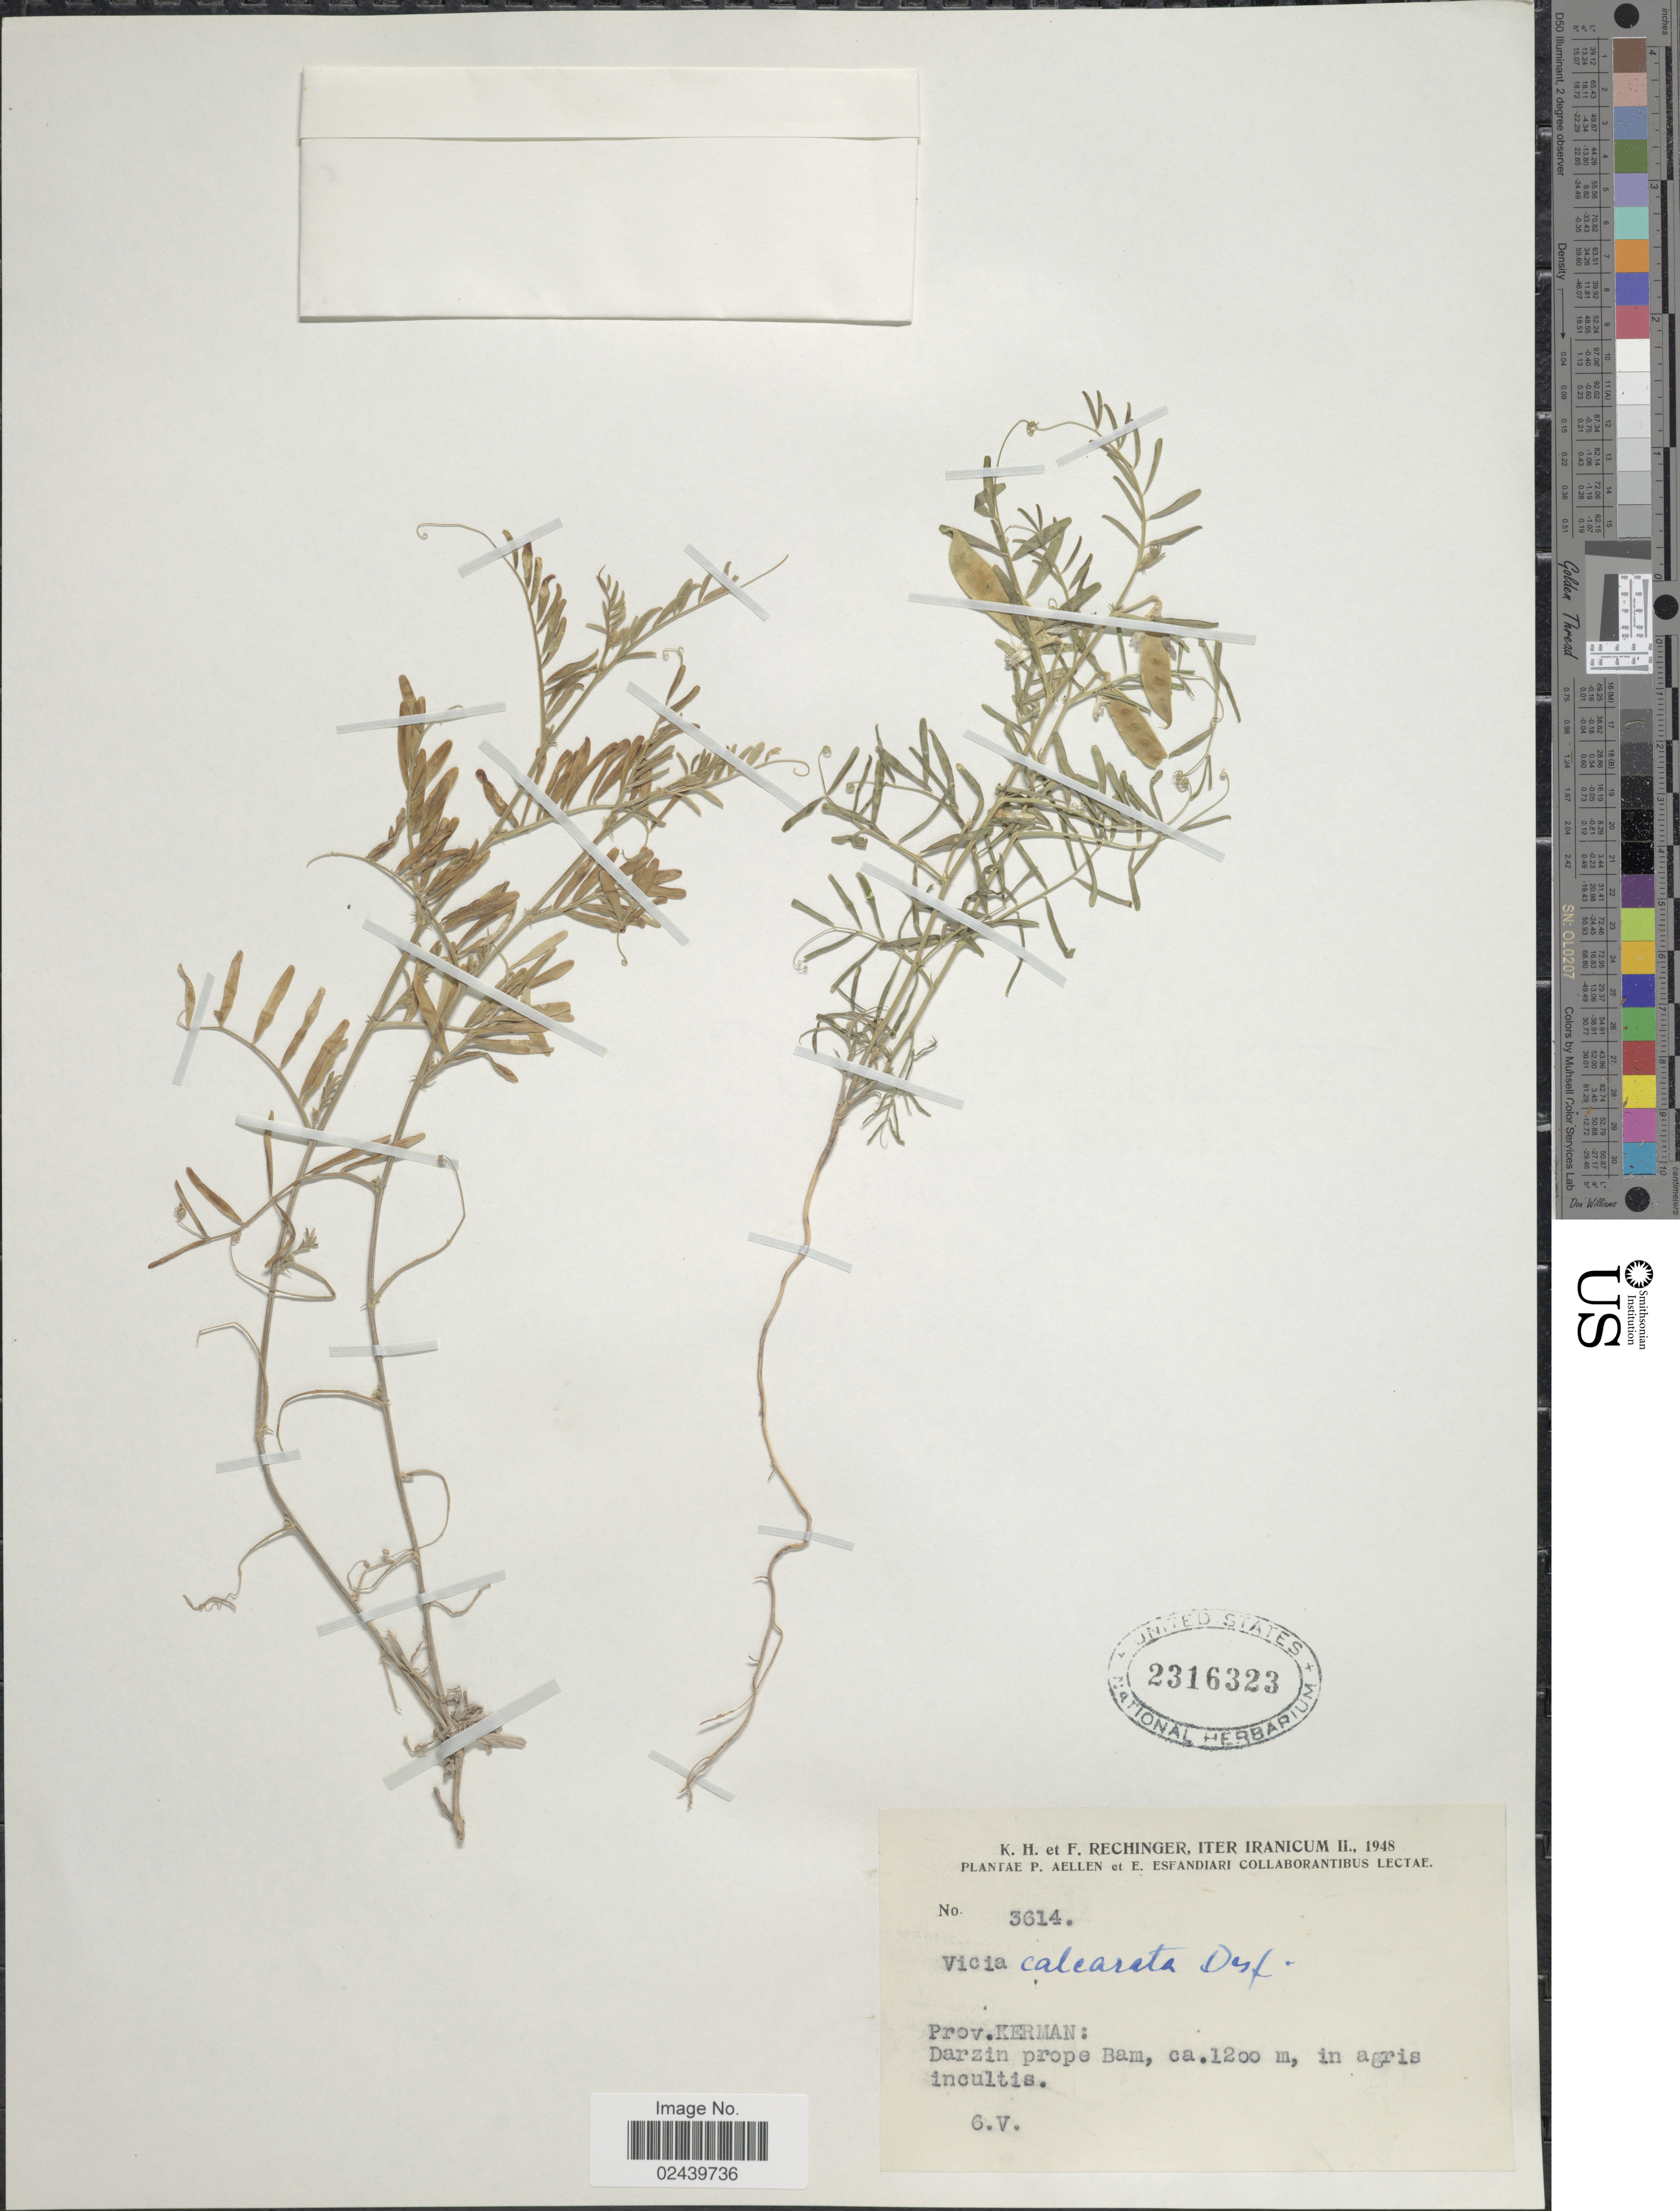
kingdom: Plantae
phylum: Tracheophyta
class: Magnoliopsida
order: Fabales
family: Fabaceae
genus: Vicia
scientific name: Vicia monantha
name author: Retz.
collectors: K. H. Rechinger & F. Rechinger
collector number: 3614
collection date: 1948-05-06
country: Iran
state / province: Kerman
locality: Darzin prope Bam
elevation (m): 1200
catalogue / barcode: US 2316323